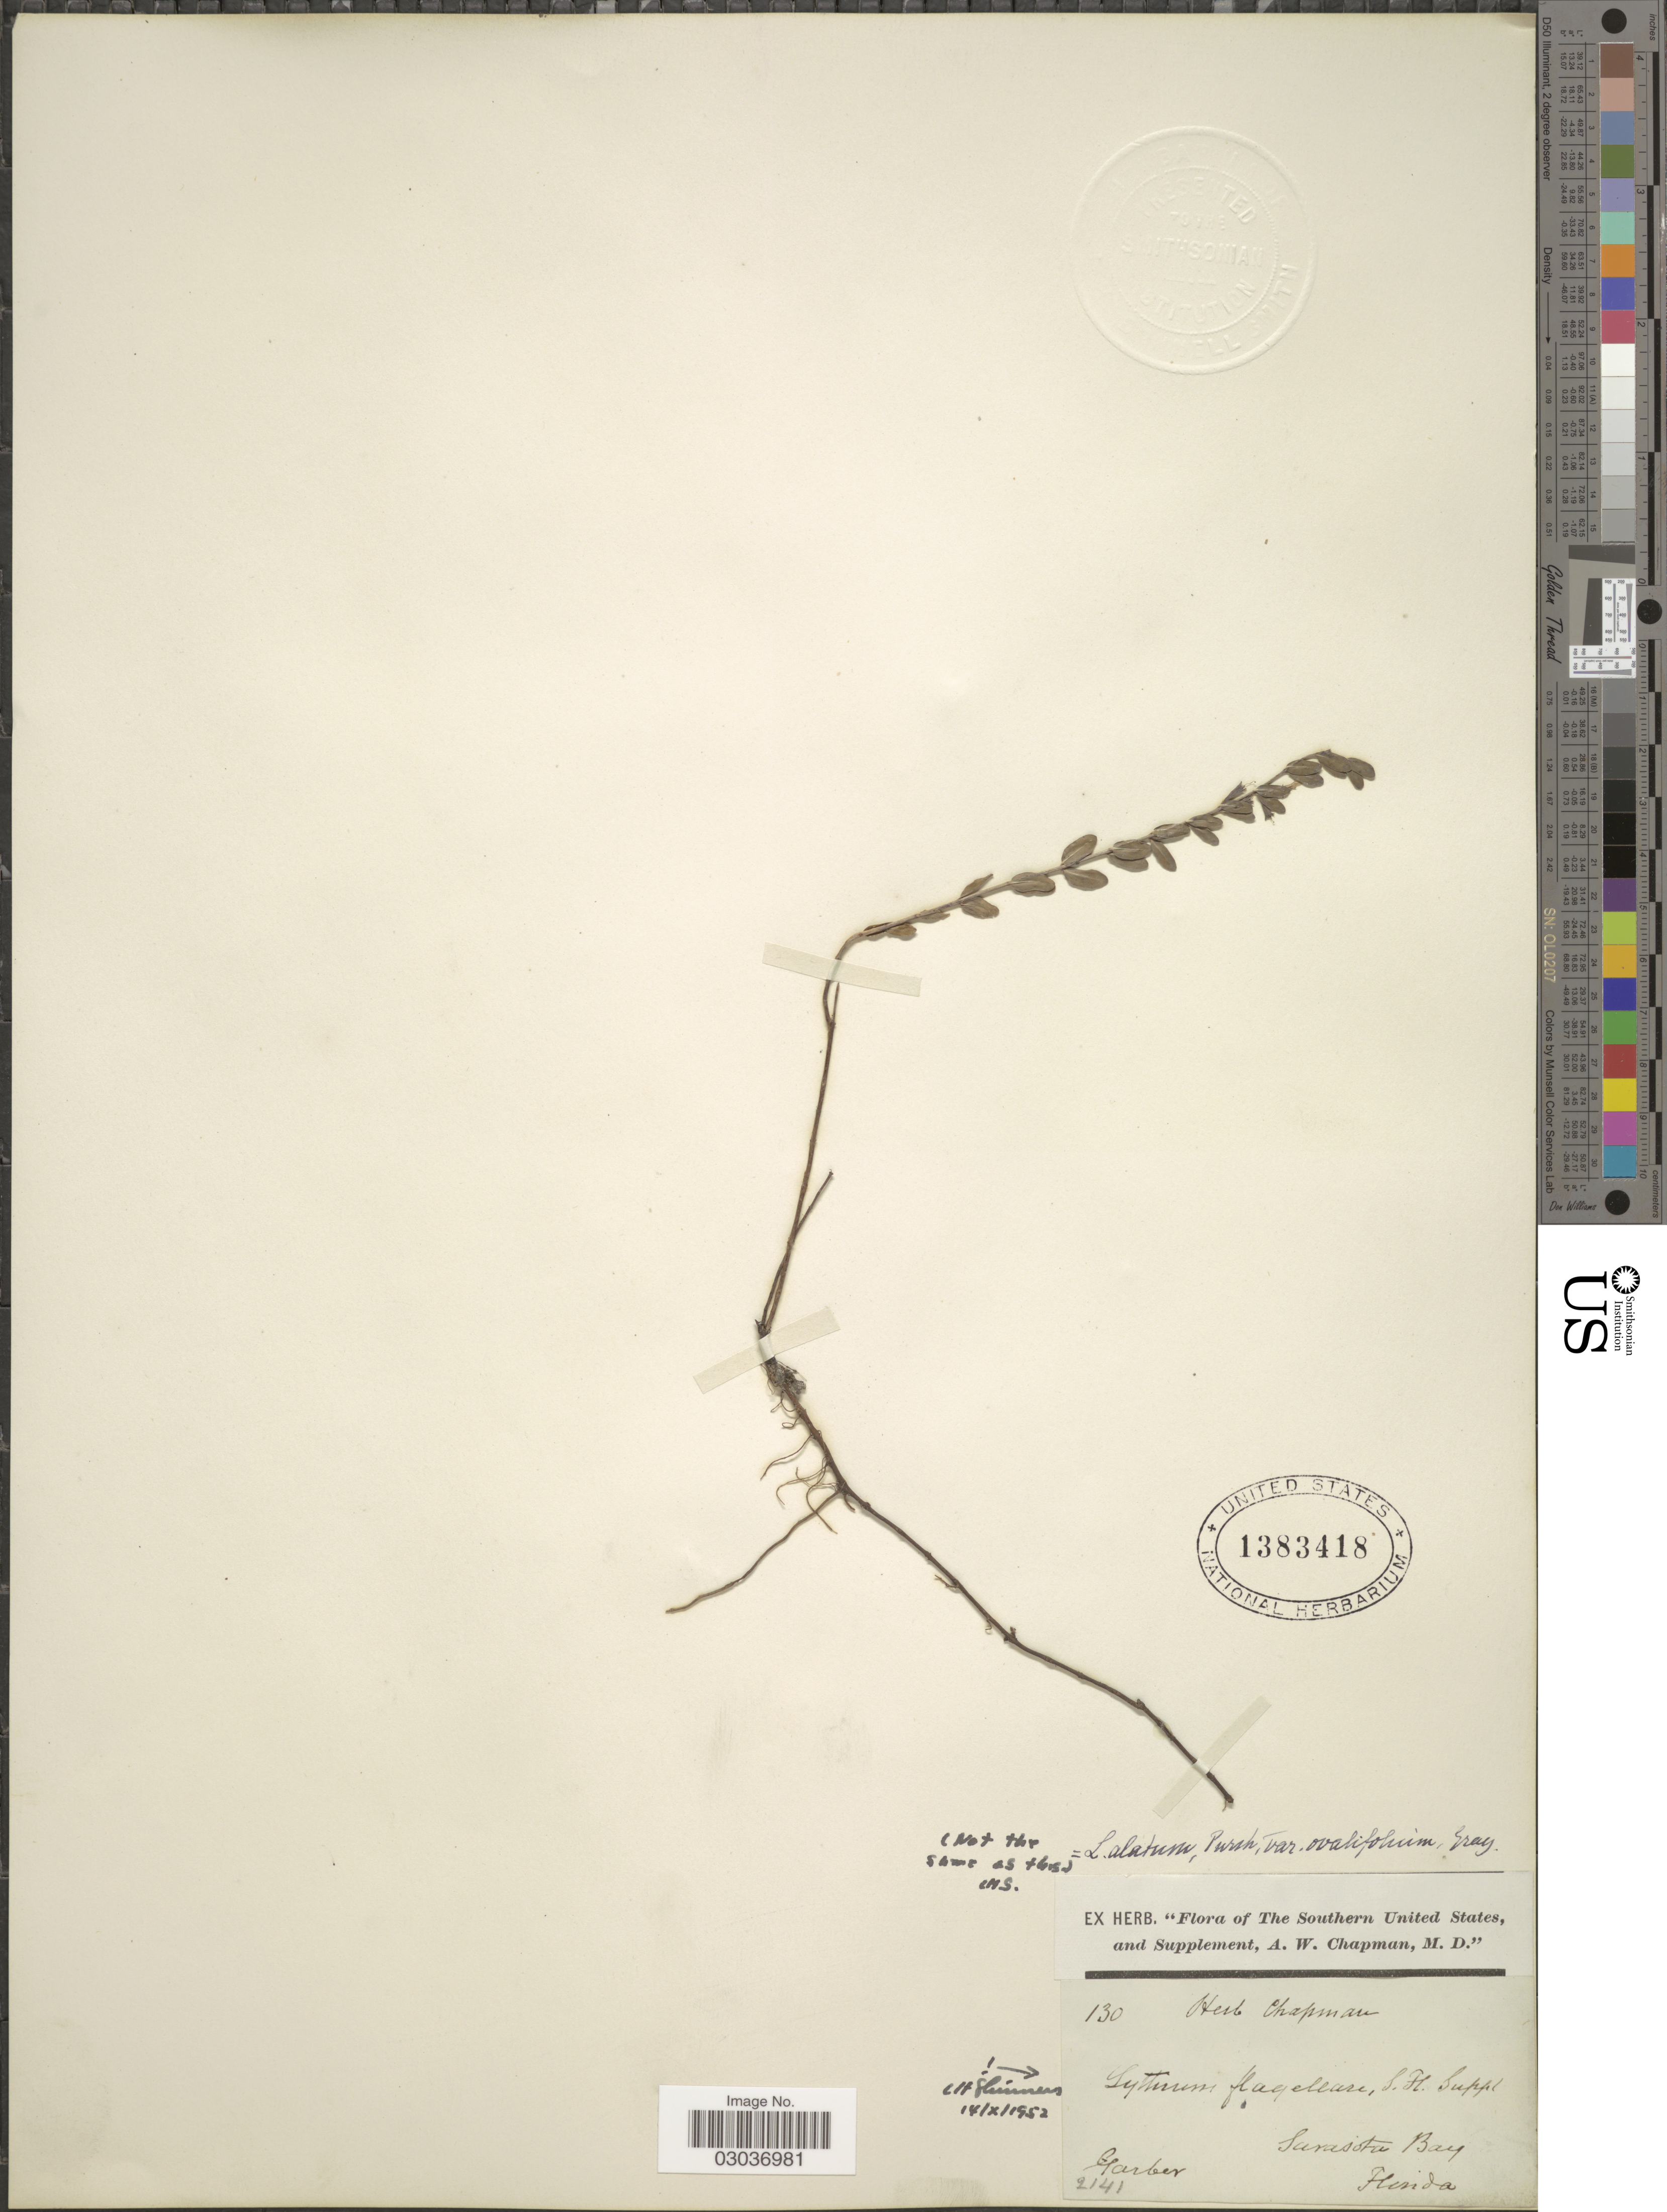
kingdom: Plantae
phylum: Tracheophyta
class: Magnoliopsida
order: Myrtales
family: Lythraceae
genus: Lythrum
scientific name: Lythrum flagellare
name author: Shuttlew. ex Chapm.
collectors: -- Garber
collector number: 130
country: United States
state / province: Florida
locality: The Southern United States, Sarasota Bay.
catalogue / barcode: US 1383418